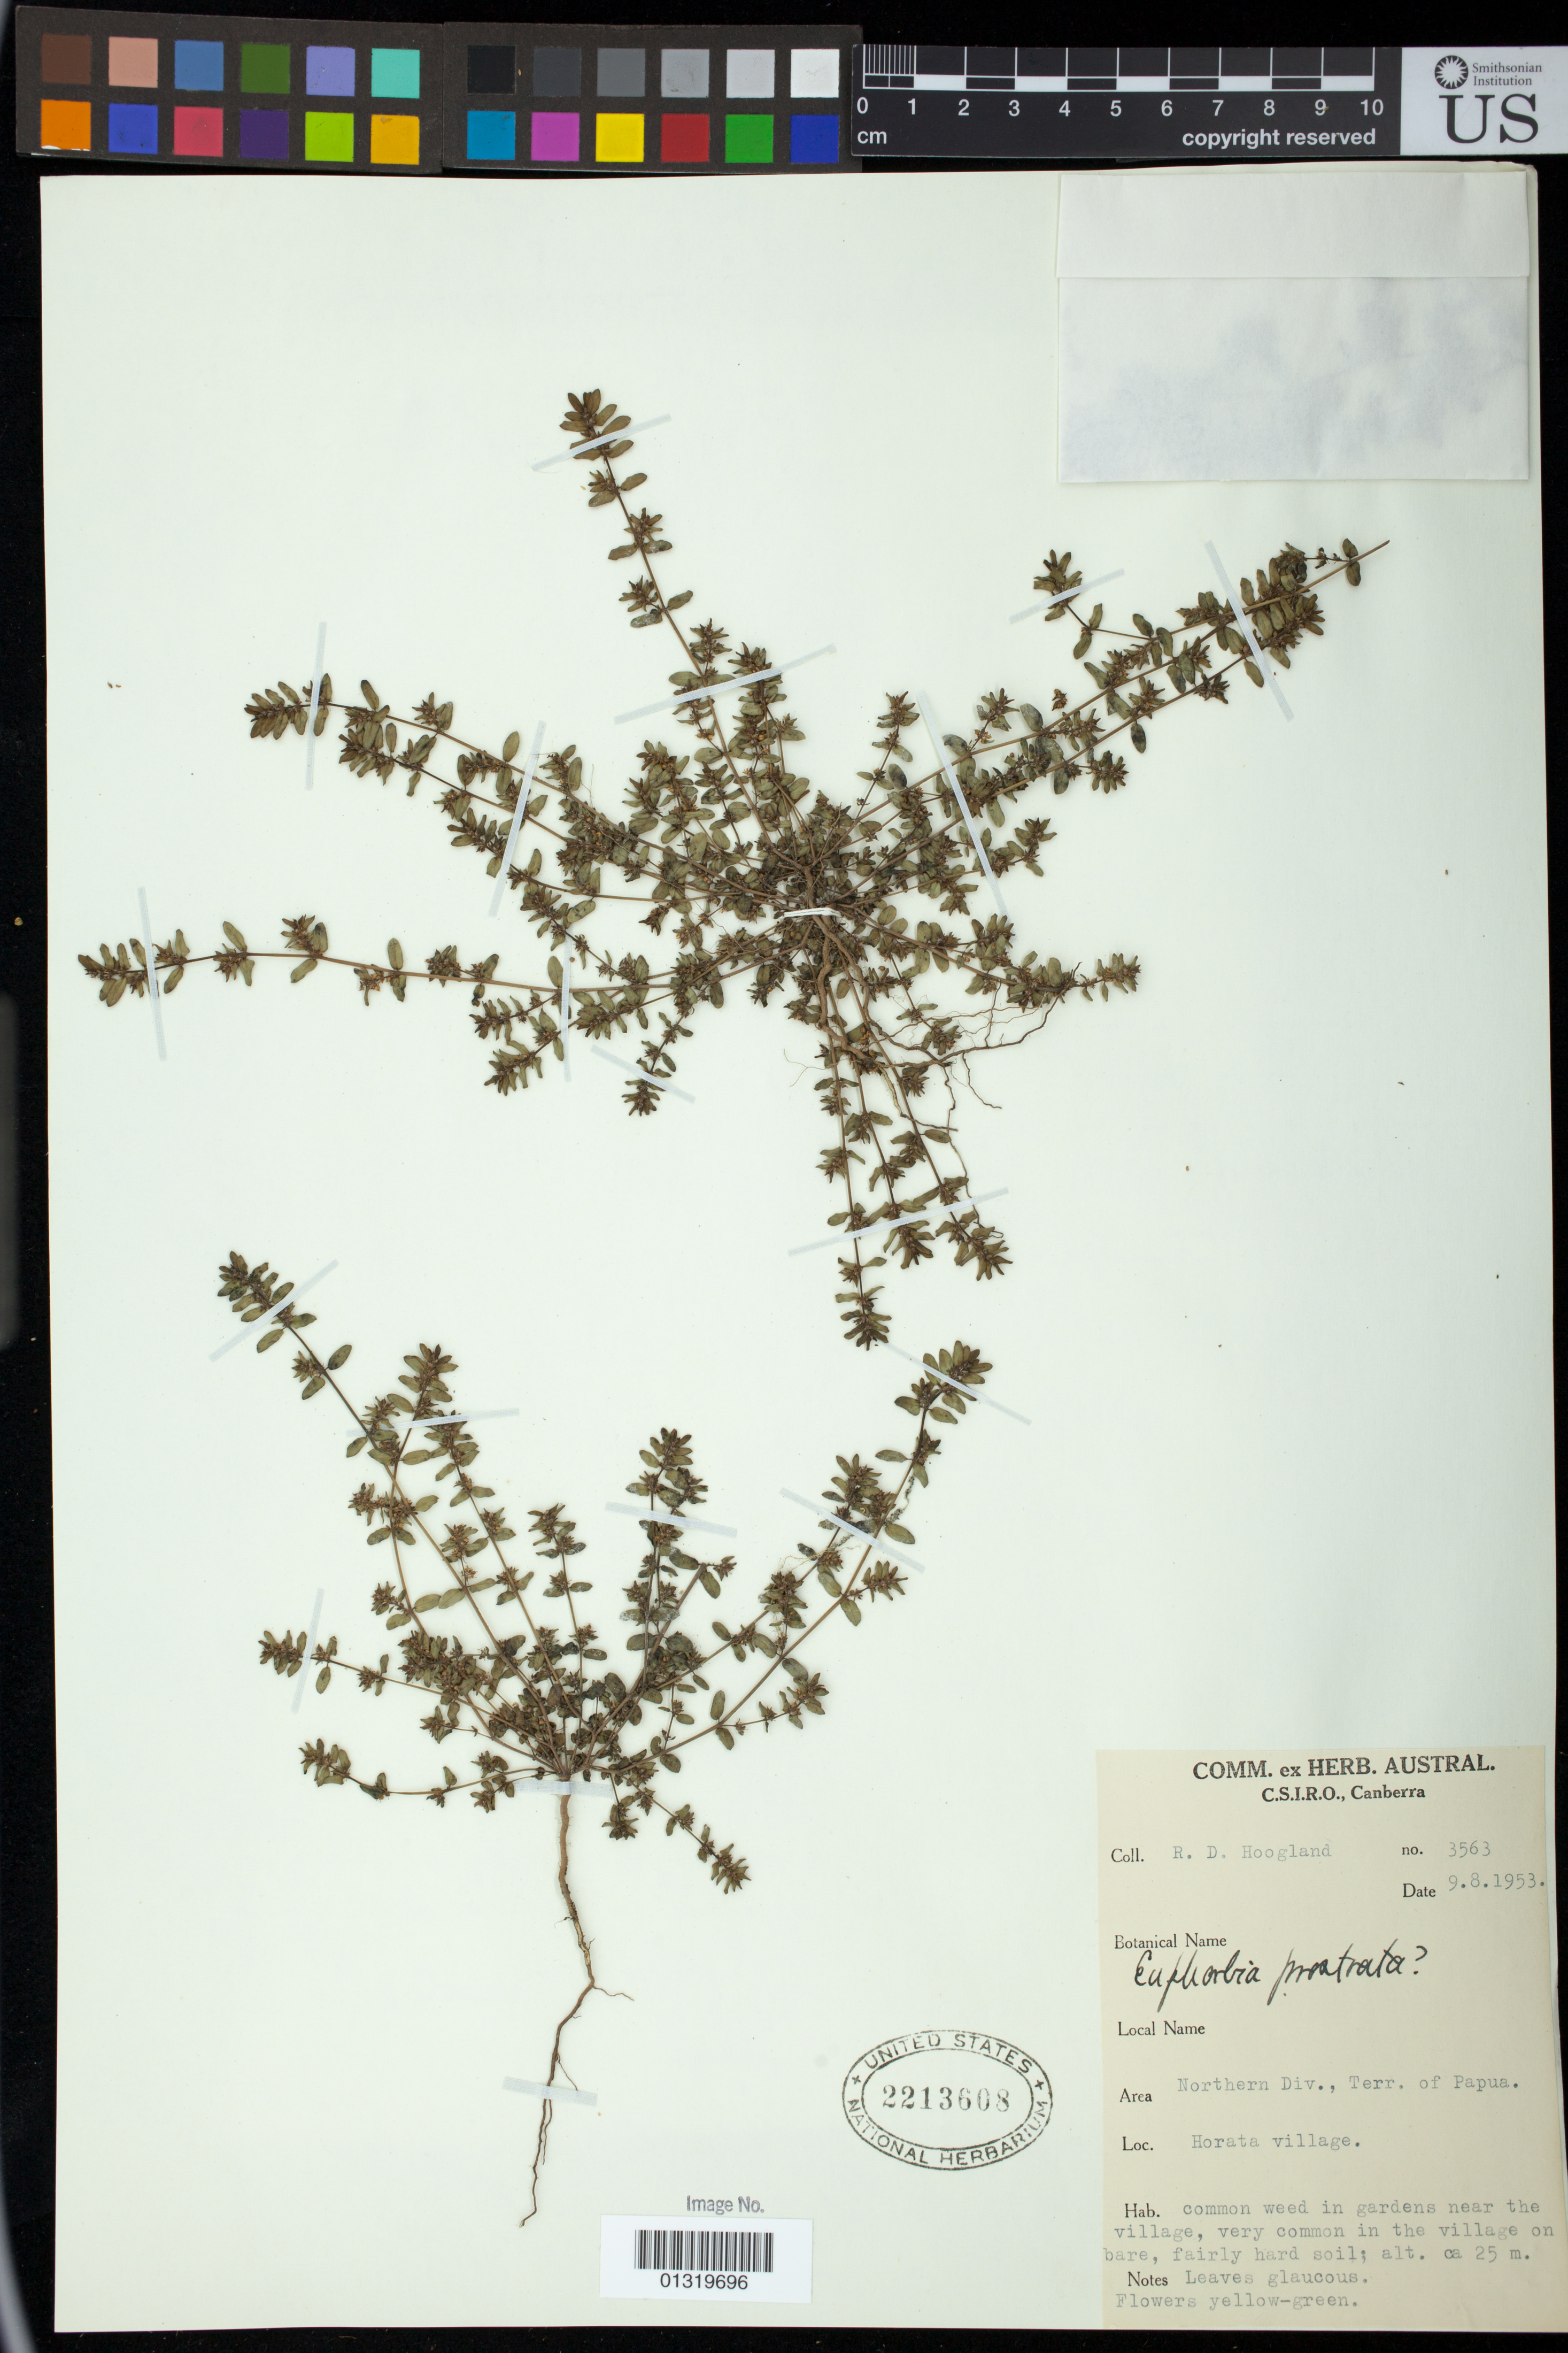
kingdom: Plantae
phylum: Tracheophyta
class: Magnoliopsida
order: Malpighiales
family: Euphorbiaceae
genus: Euphorbia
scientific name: Euphorbia prostrata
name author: Aiton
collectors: R. D. Hoogland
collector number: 3563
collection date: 1953-08-09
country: Papua New Guinea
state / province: Northern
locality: Horata village.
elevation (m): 25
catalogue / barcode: US 2213608